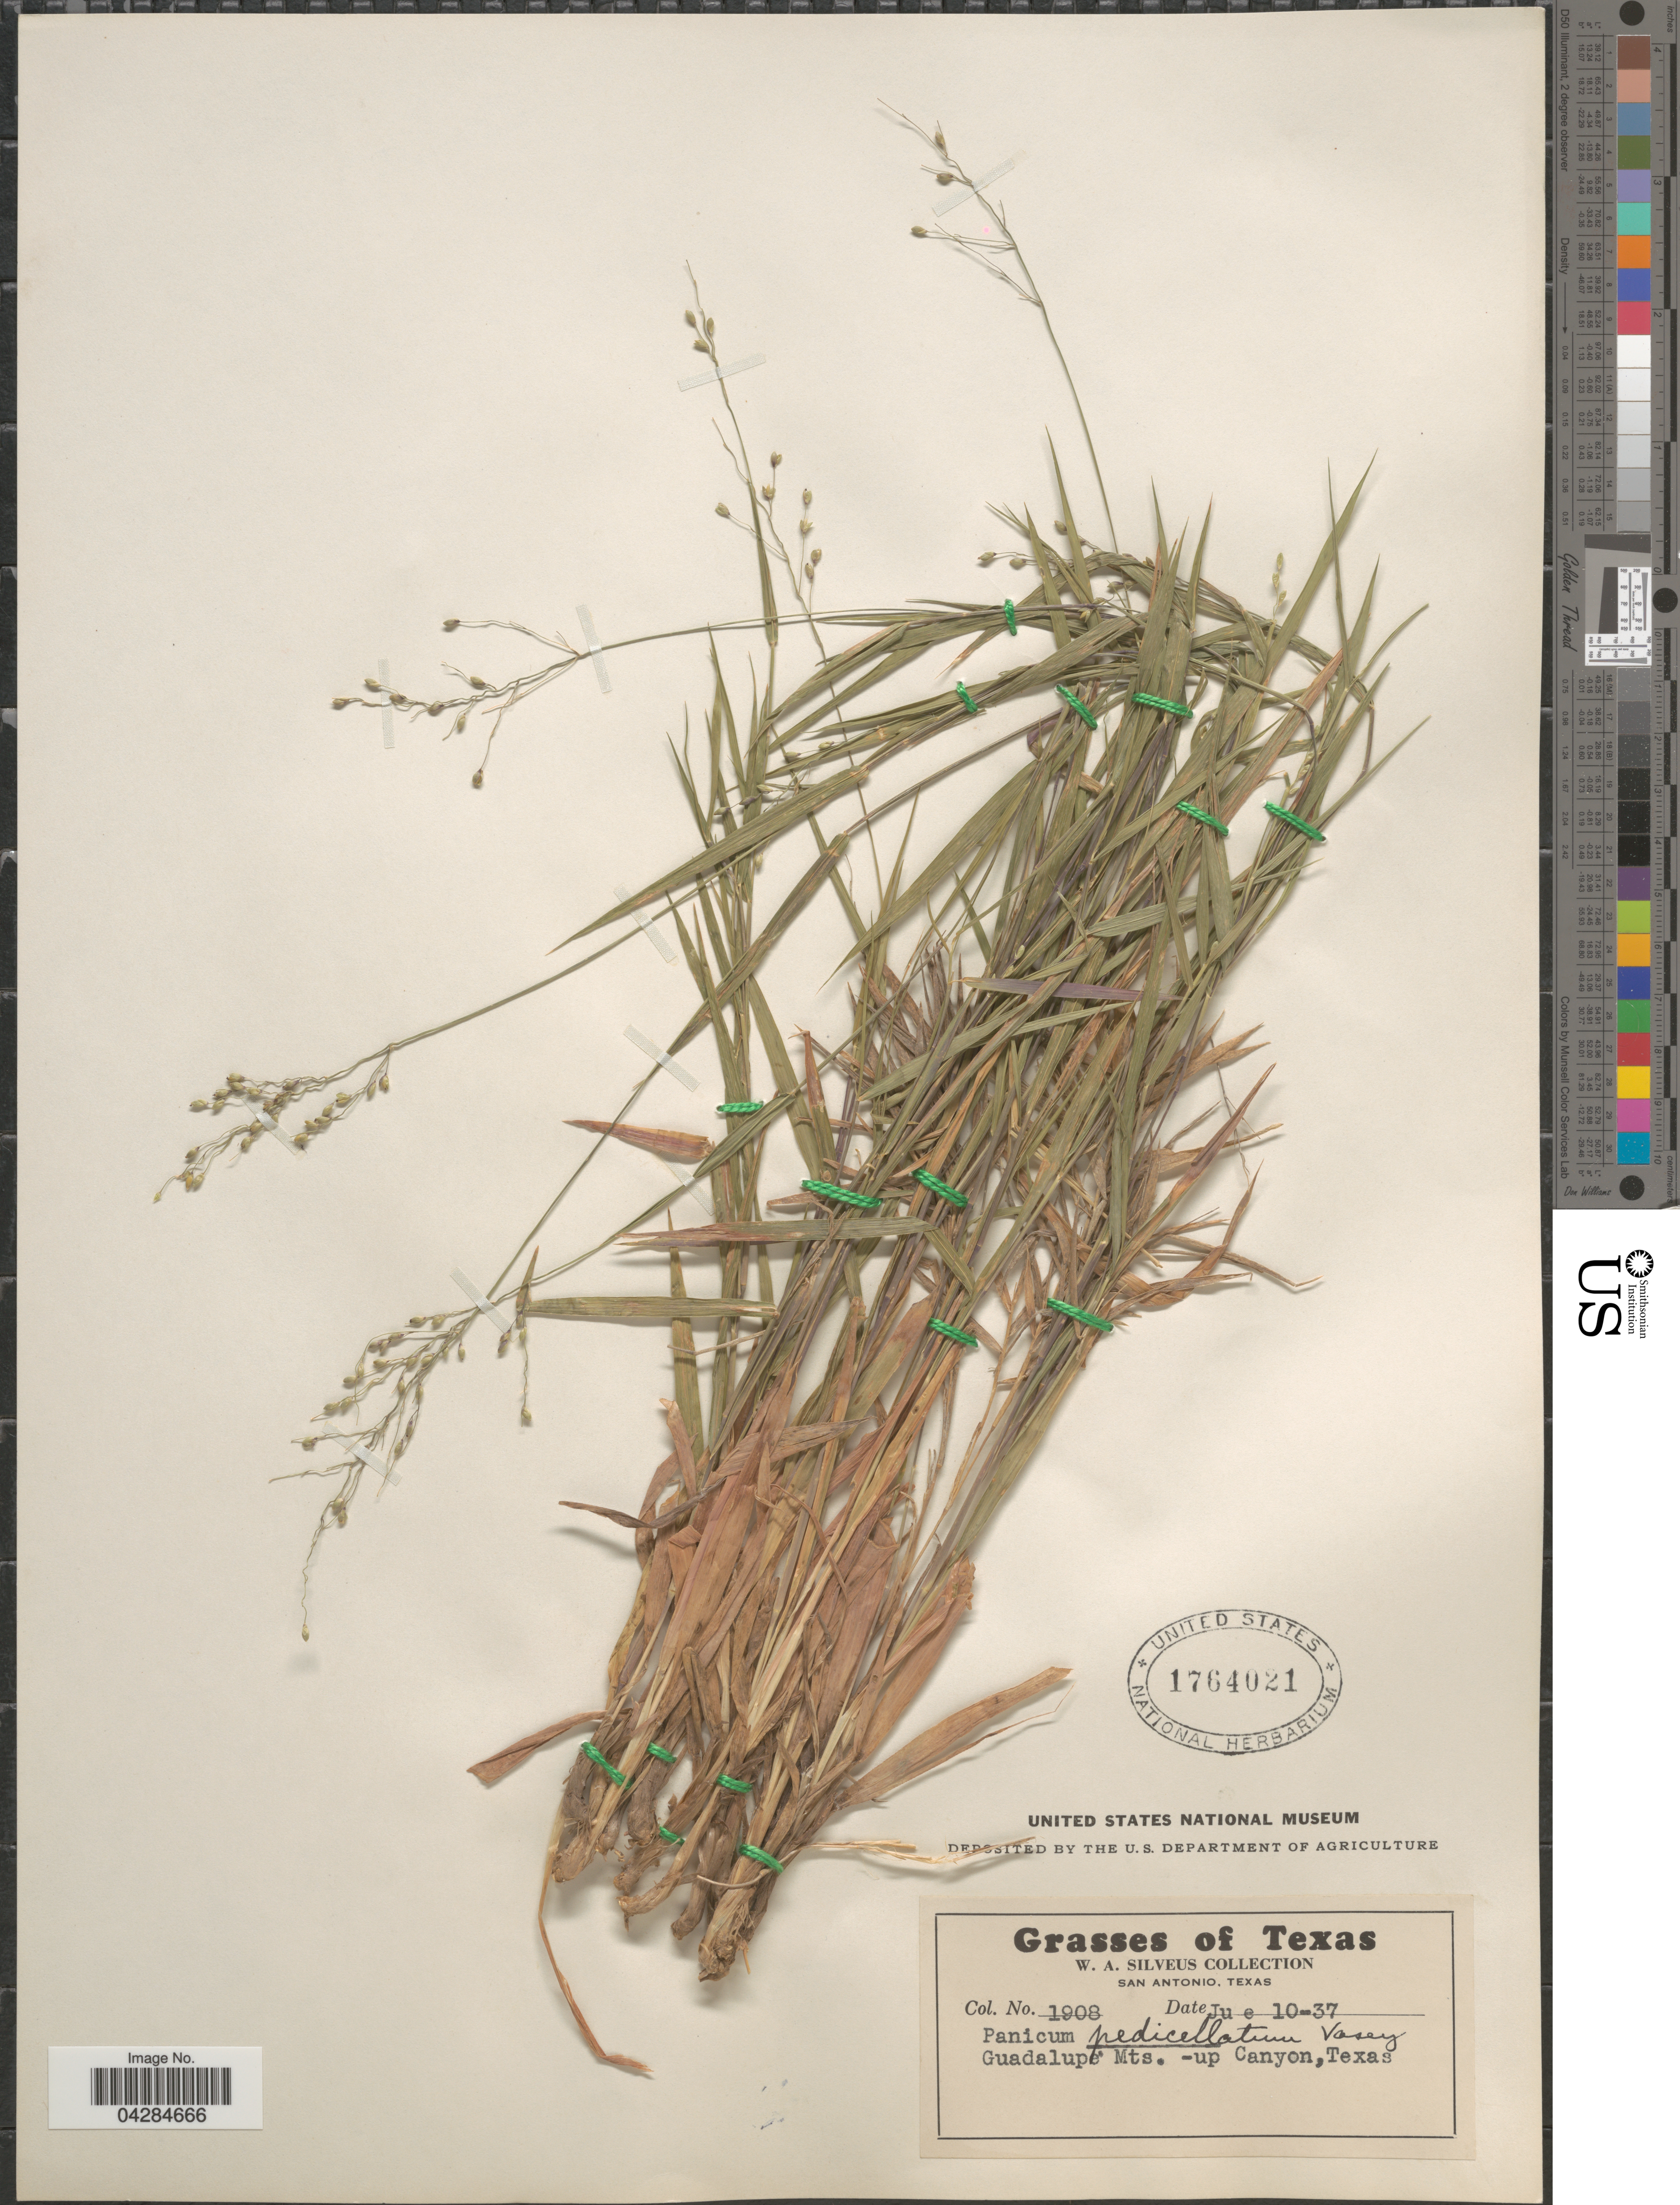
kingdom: Plantae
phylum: Tracheophyta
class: Liliopsida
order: Poales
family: Poaceae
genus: Dichanthelium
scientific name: Dichanthelium pedicellatum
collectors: W. Silveus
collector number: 1908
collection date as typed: Transcribed d/m/y: 10/6/37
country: United States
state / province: Texas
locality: Guadalupe Mts. -up Canyon.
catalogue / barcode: US 1764021